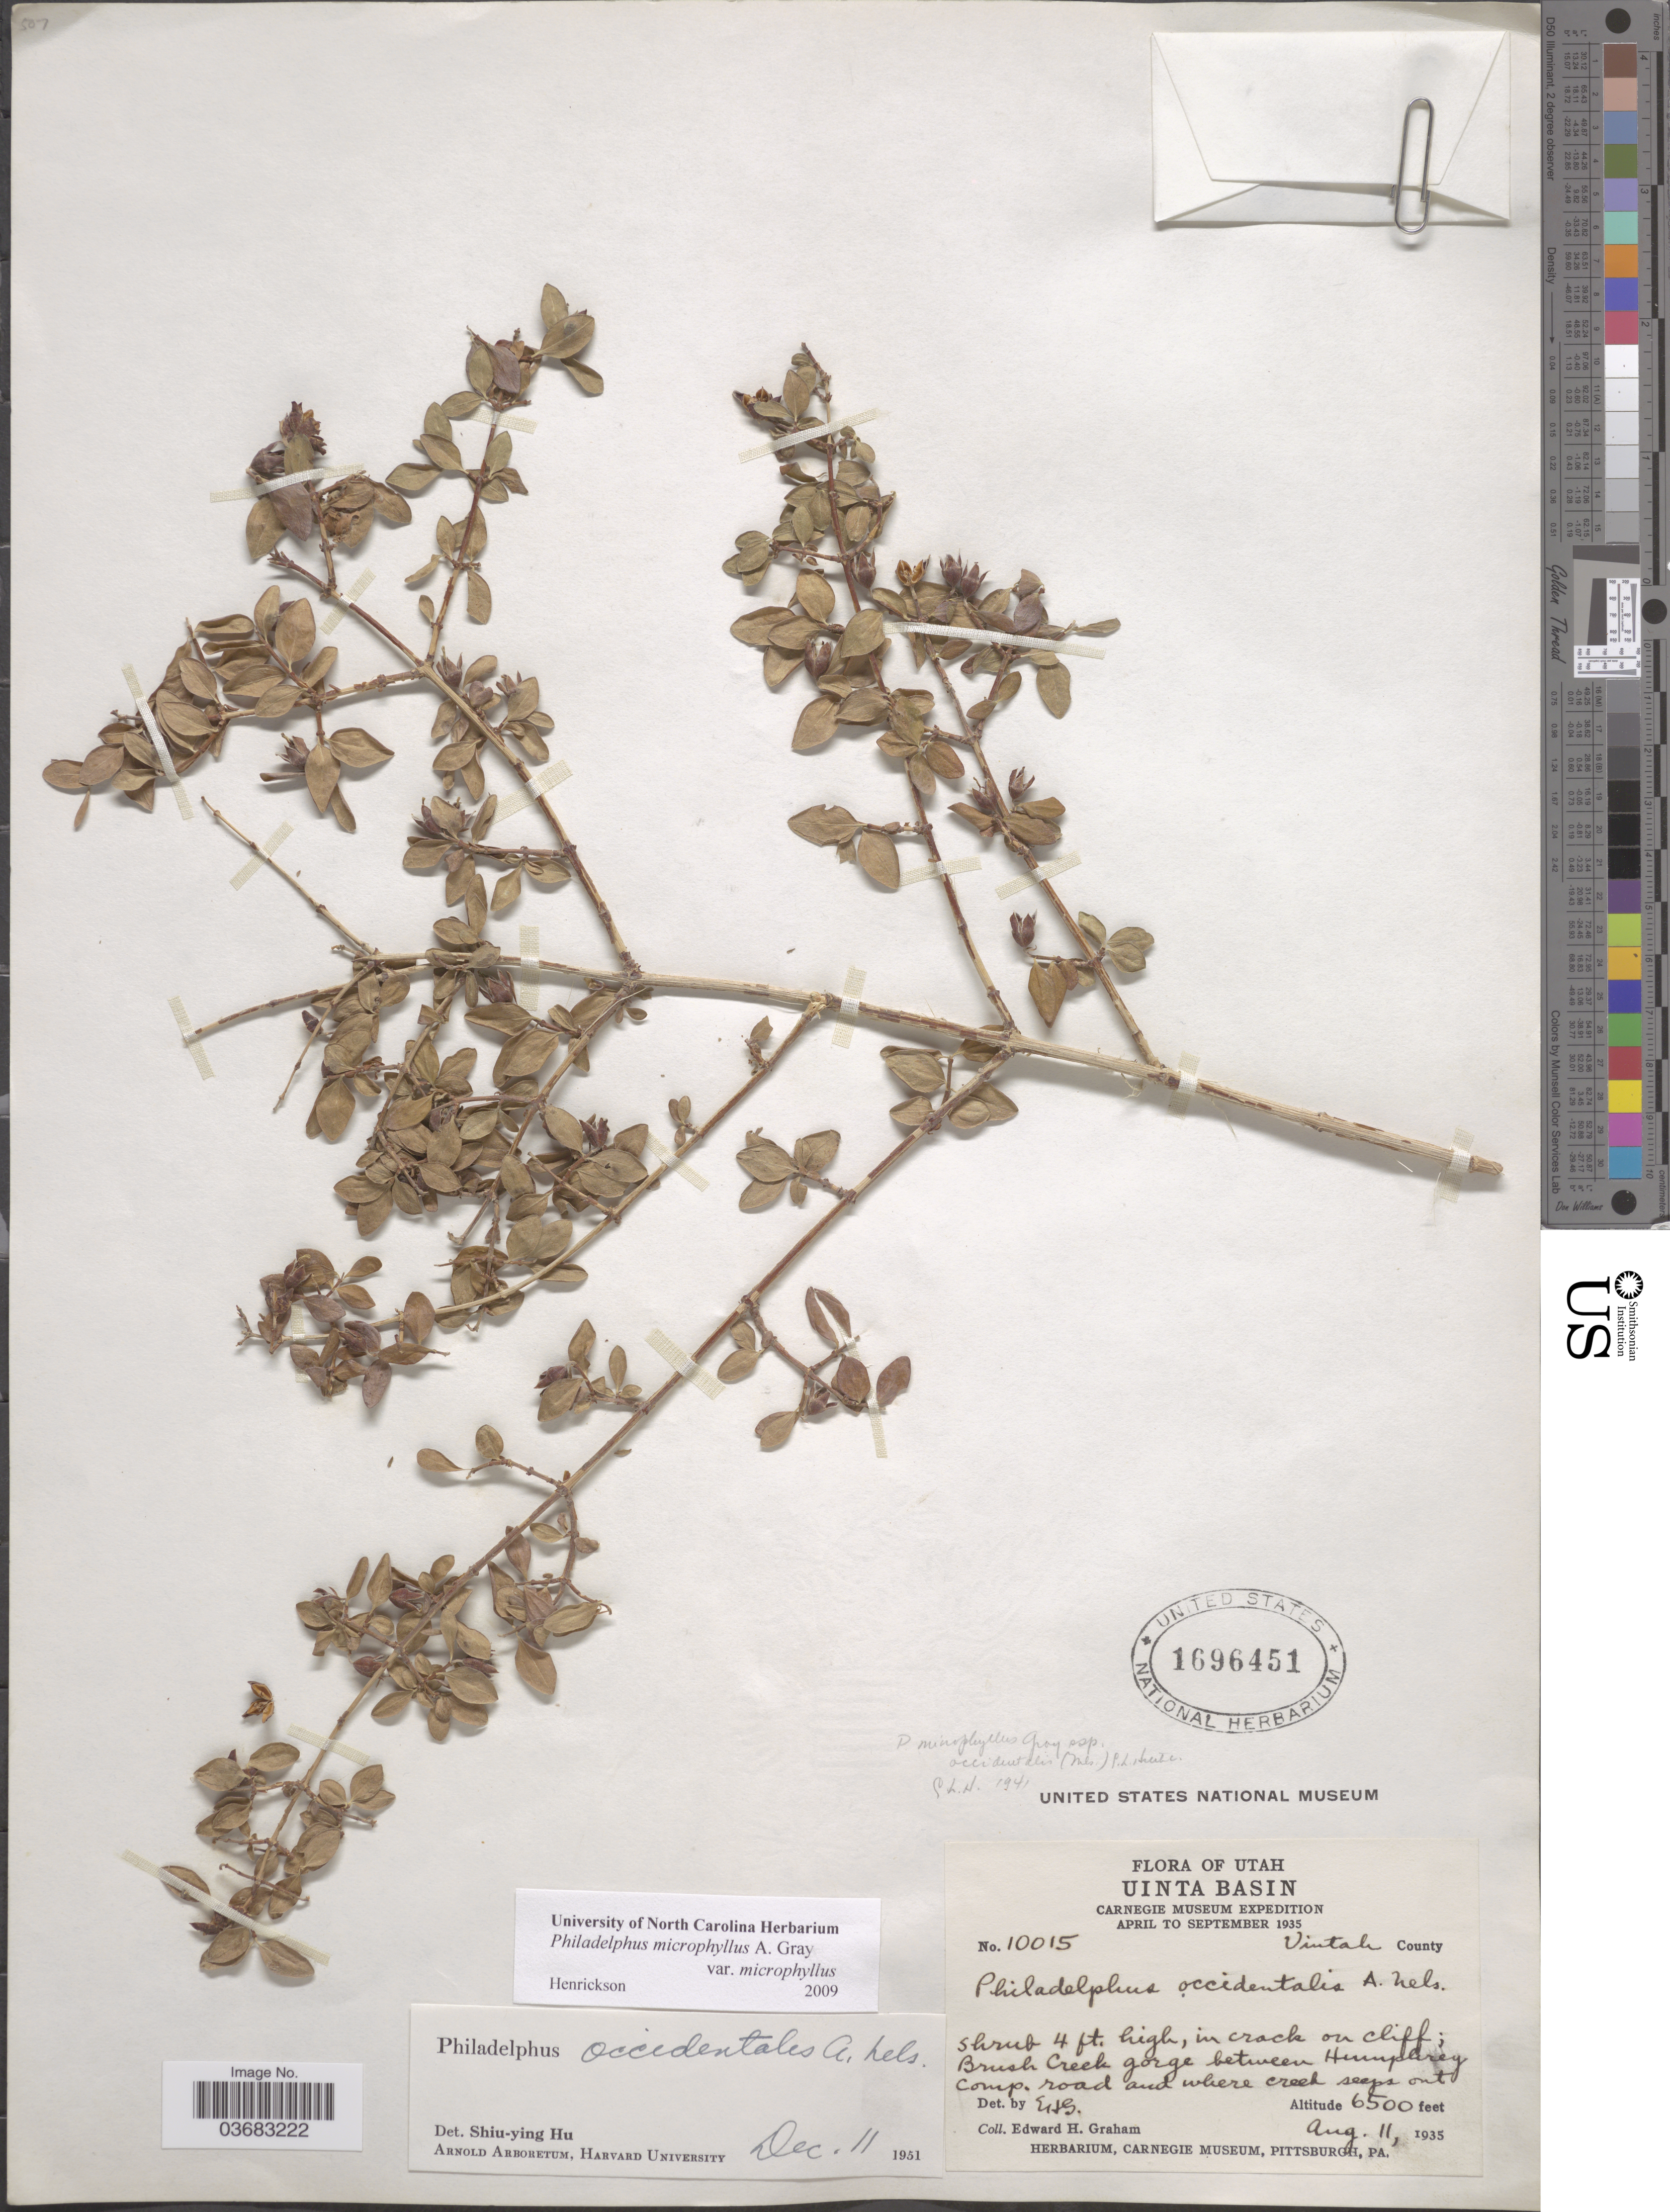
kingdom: Plantae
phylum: Tracheophyta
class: Magnoliopsida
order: Cornales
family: Hydrangeaceae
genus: Philadelphus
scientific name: Philadelphus microphyllus var. microphyllus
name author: A. Gray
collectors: E. H. Graham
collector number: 10015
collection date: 1935-08-11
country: United States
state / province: Utah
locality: Uinta Basin. Carnege Museum Expedition April to September 1935. Uinta County. Brush Creek gorge between Humprey Comp. road and where creek seeps out.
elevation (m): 1981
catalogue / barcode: US 1696451